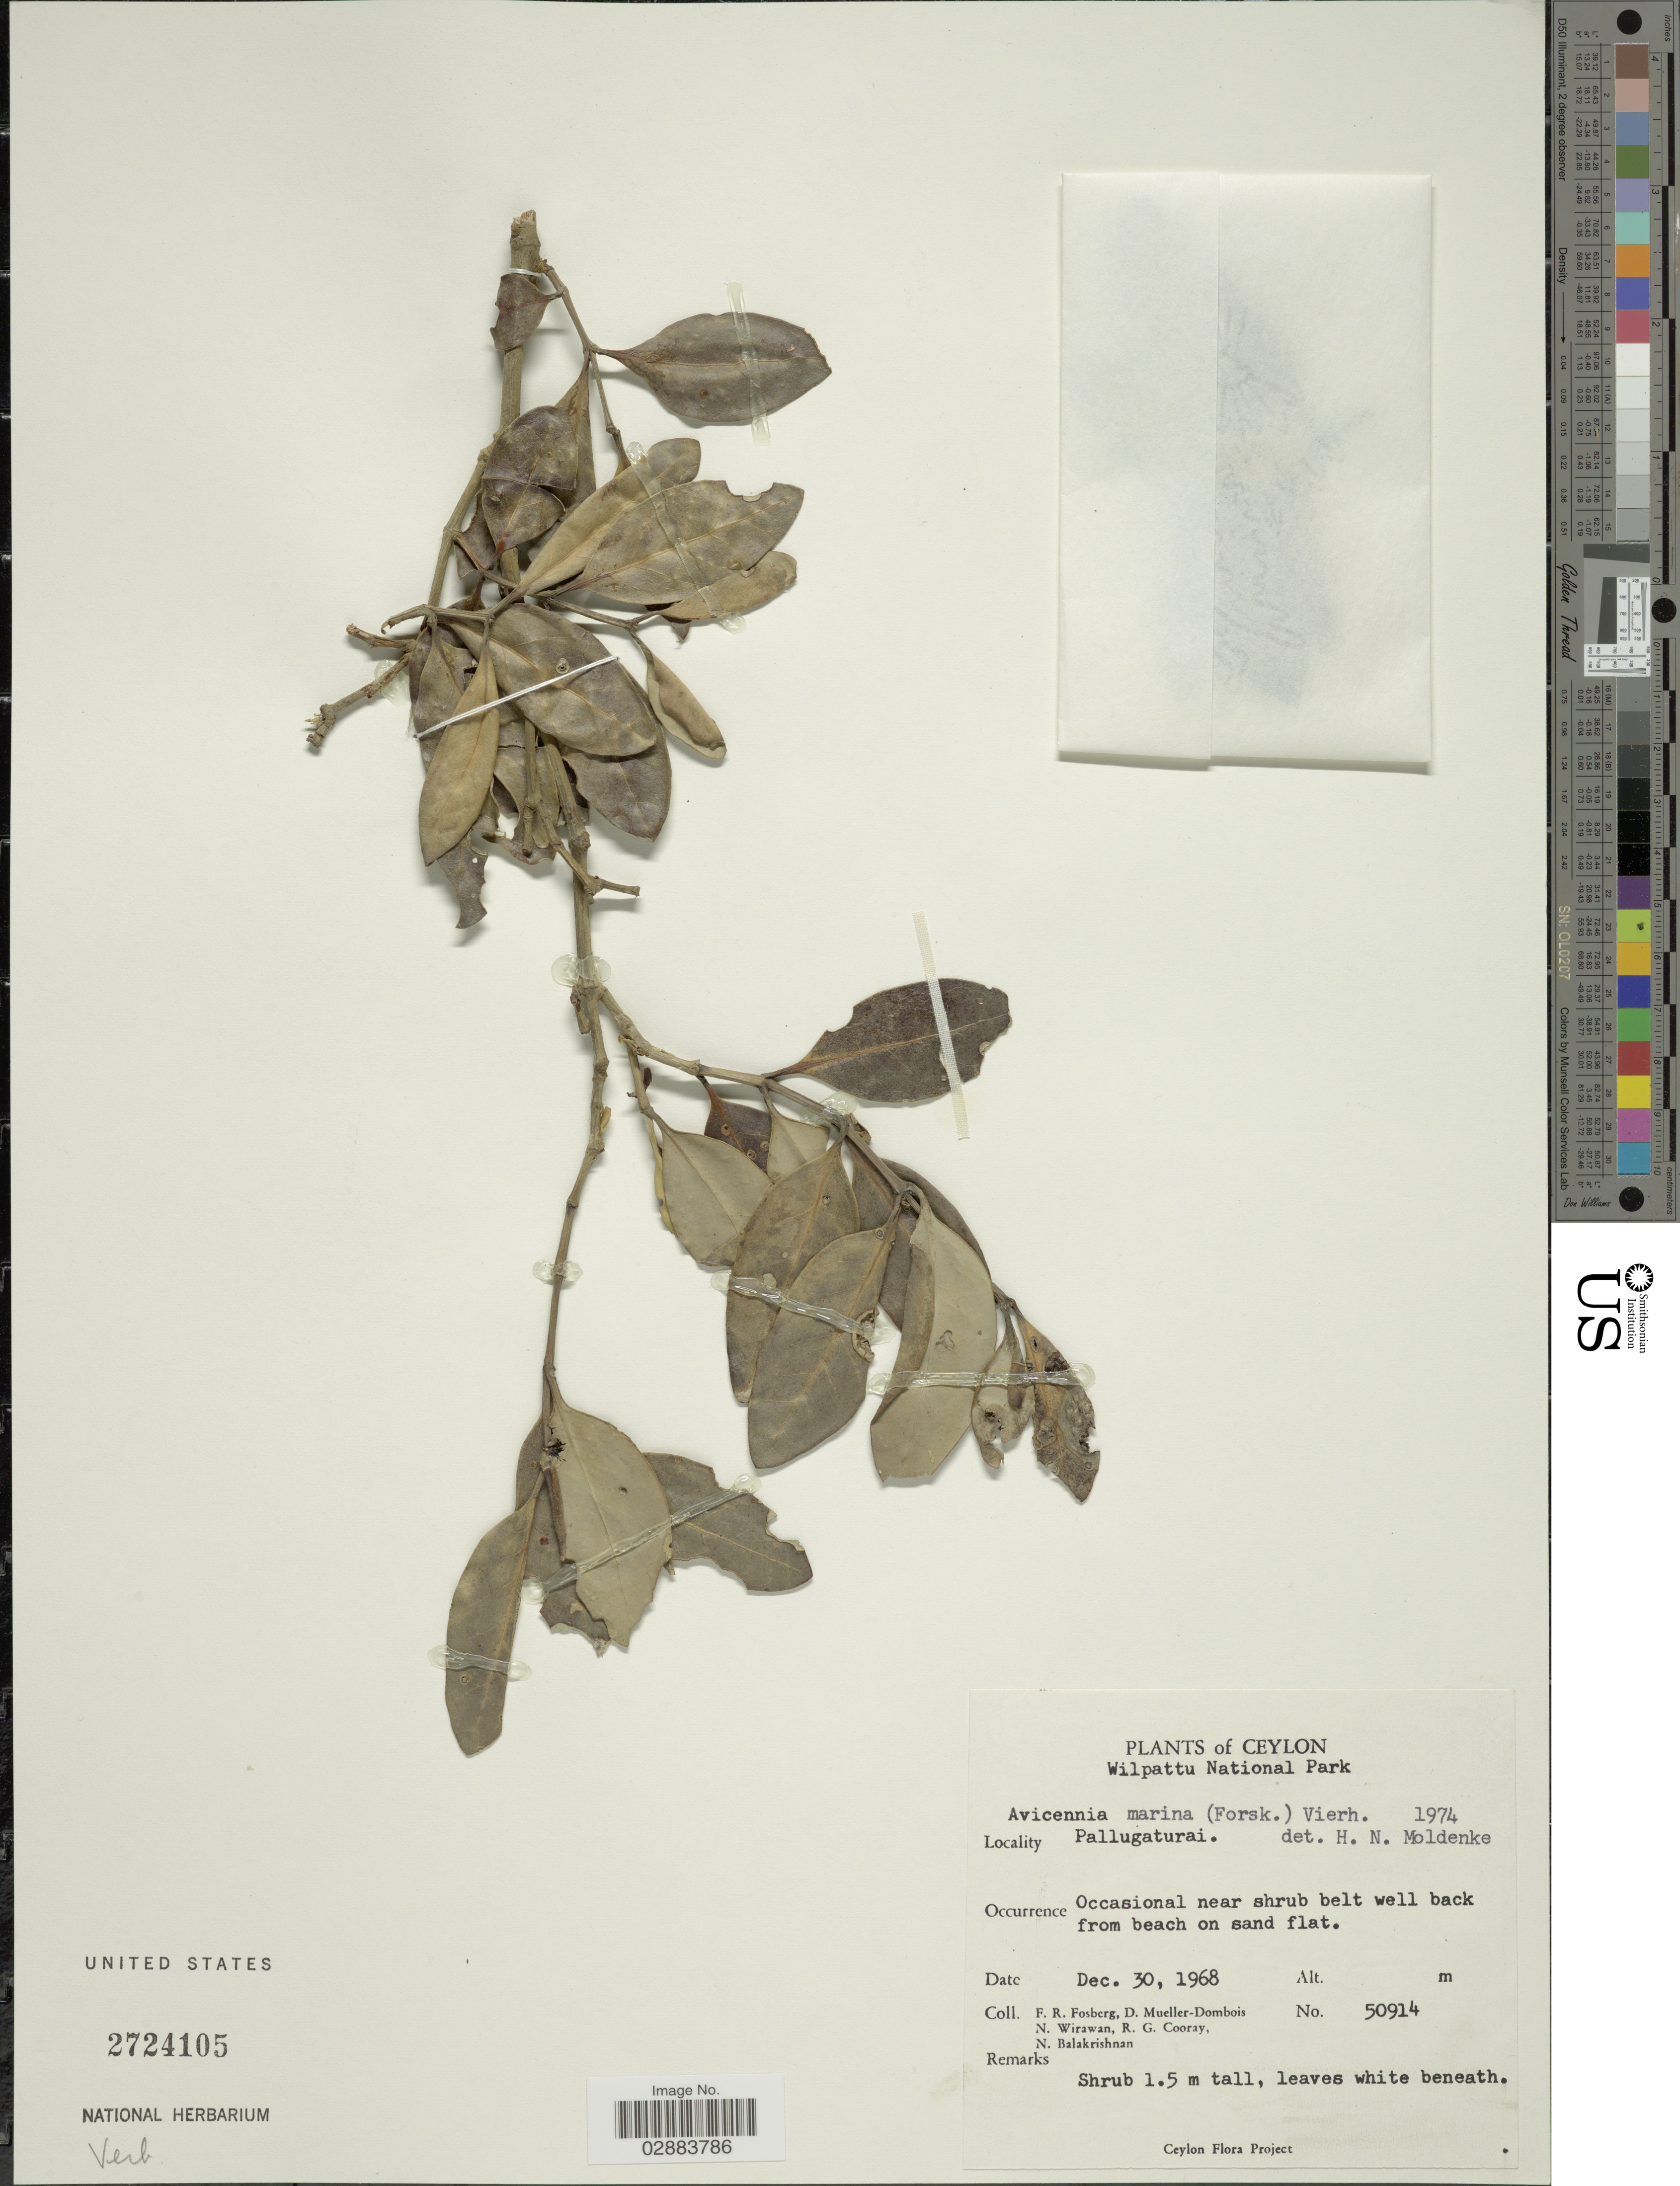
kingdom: Plantae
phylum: Tracheophyta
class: Magnoliopsida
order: Lamiales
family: Acanthaceae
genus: Avicennia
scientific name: Avicennia marina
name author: (Forssk.) Vierh.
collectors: F. R. Fosberg, D. Mueller-Dombois, N. Wirawan, R. Cooray & N. Balakrishnan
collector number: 50914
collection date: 1968-12-30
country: Sri Lanka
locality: Ceylon. Wilpattu National Park. Pallugaturai.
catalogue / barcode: US 2724105